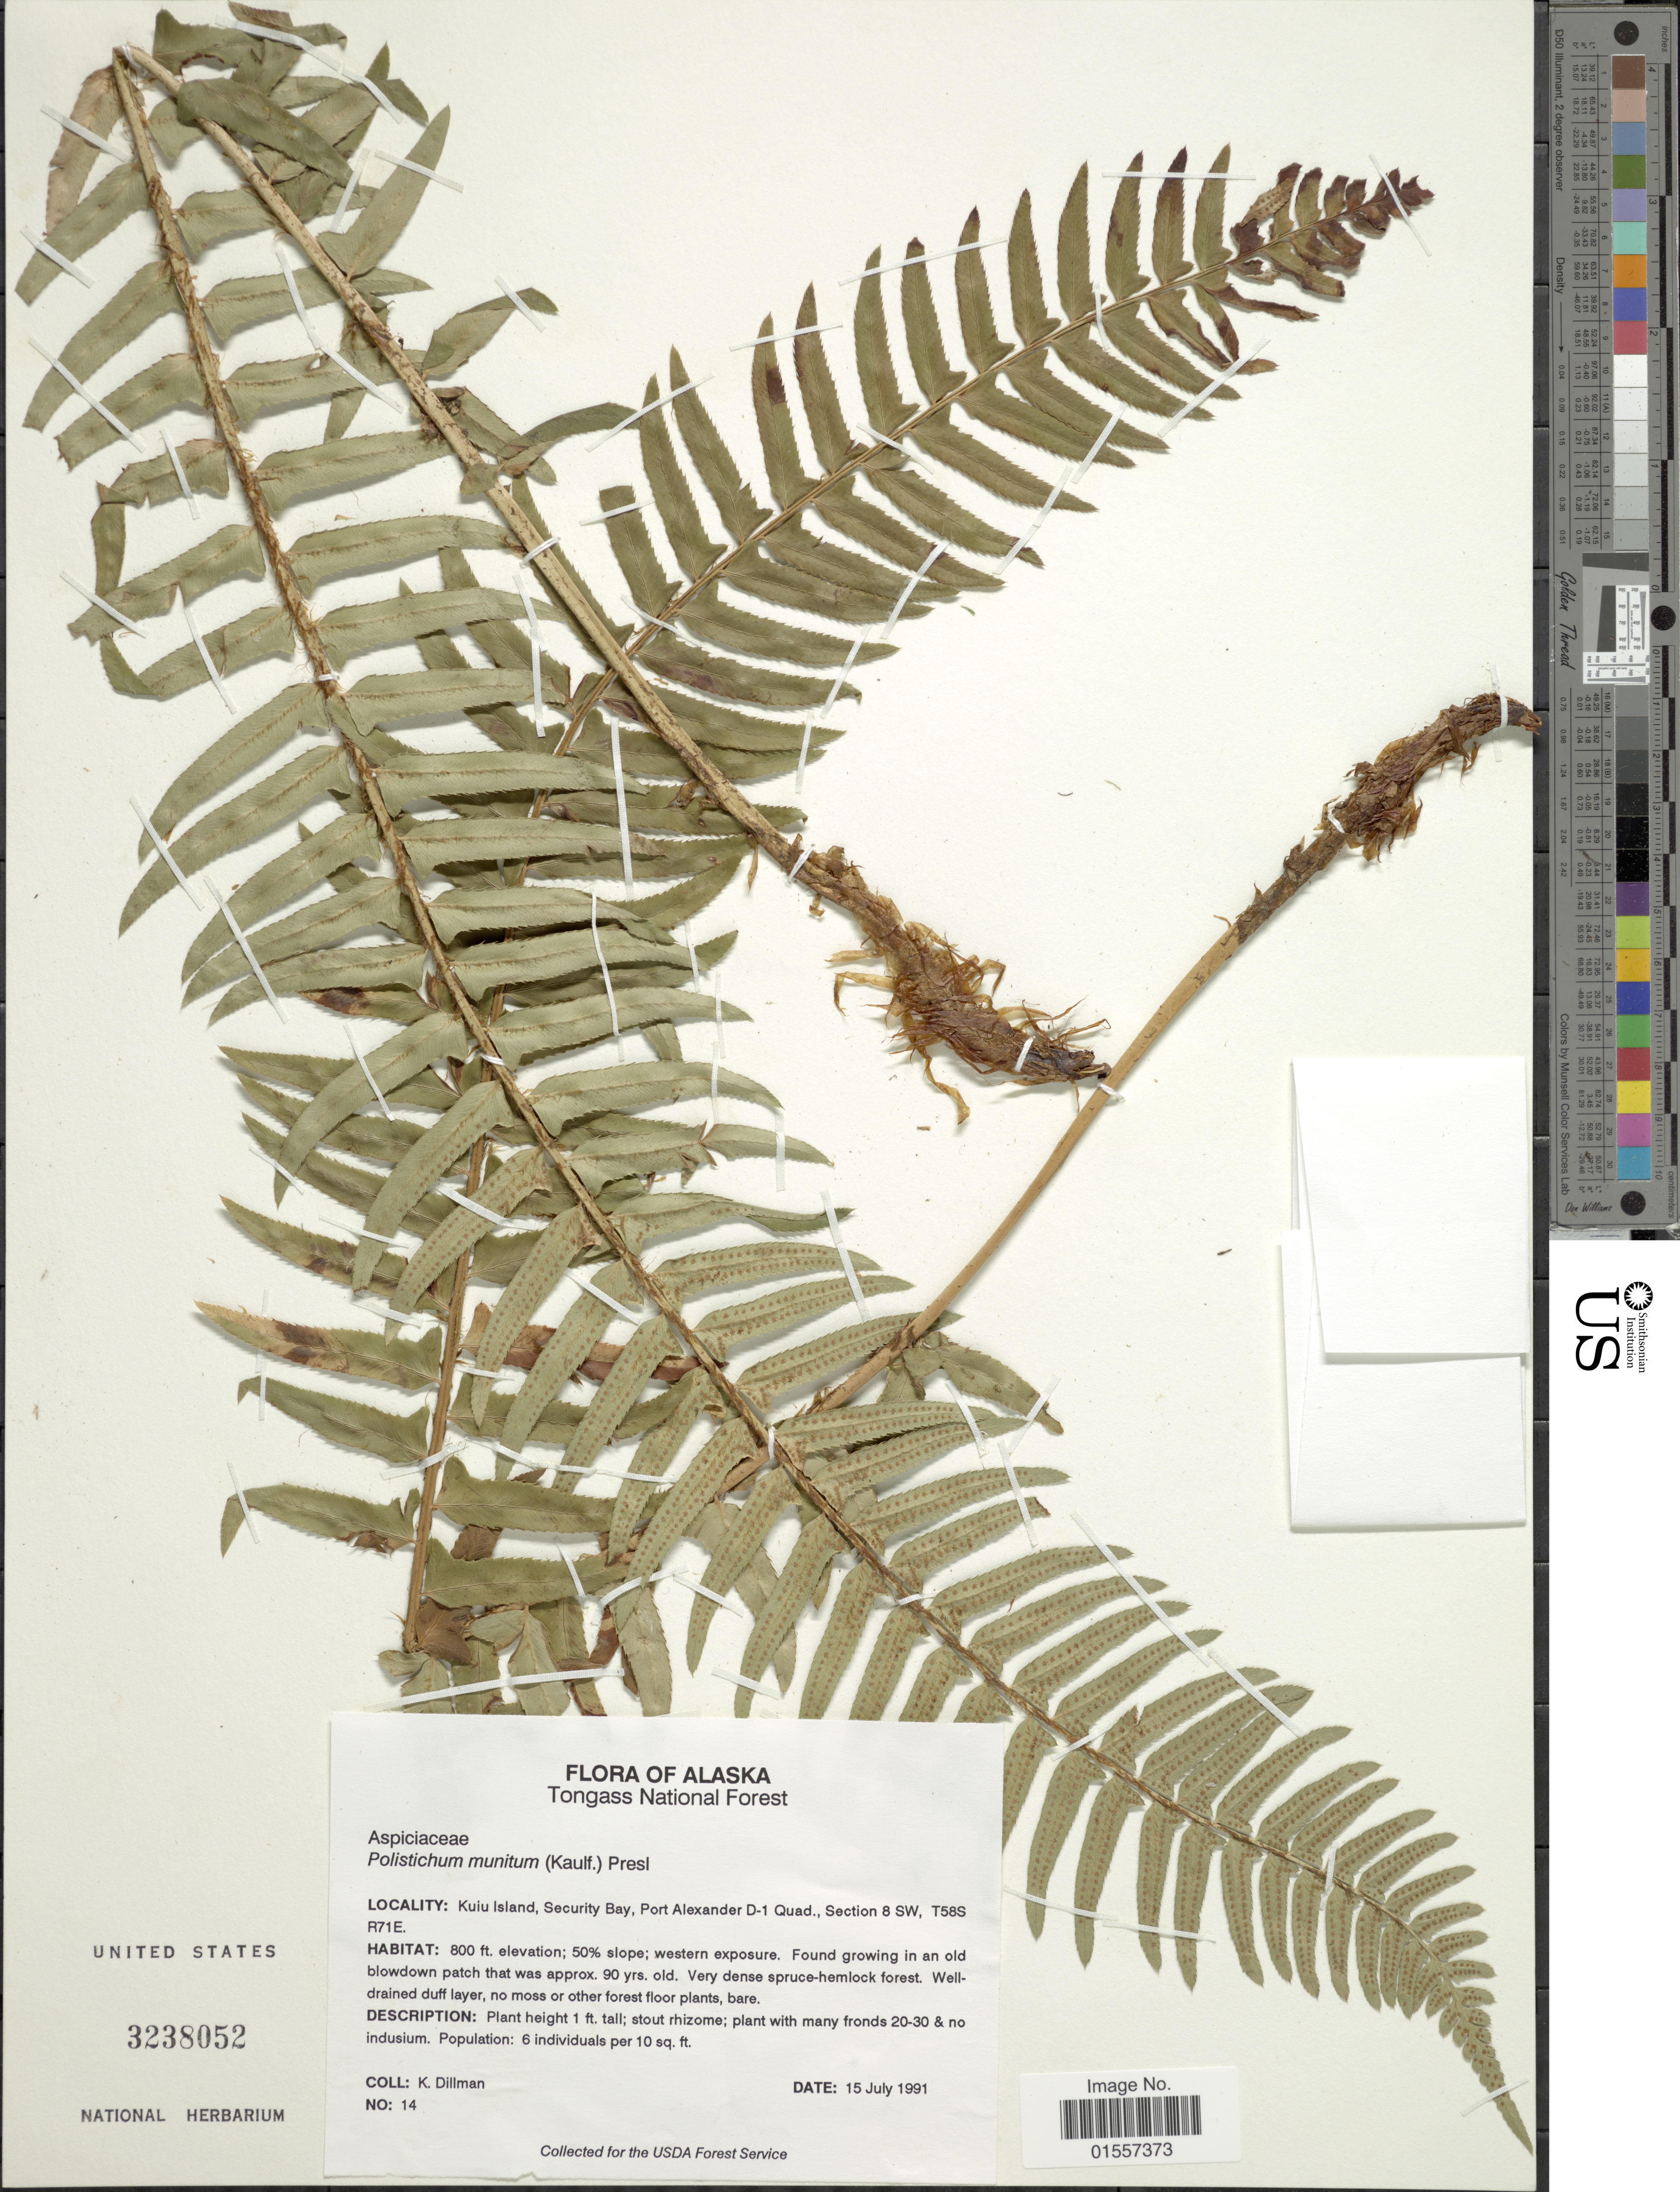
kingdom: Plantae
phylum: Tracheophyta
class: Polypodiopsida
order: Polypodiales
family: Dryopteridaceae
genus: Polystichum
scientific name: Polystichum munitum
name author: (Kaulf.) C. Presl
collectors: K. Dillman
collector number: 14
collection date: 1991-07-15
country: United States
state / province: Alaska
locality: Alaska, Kuiu Island, Security Bay, Port Alexander D-1 Quad, Section 8 SW, T58S, R71E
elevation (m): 244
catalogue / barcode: US 3238052